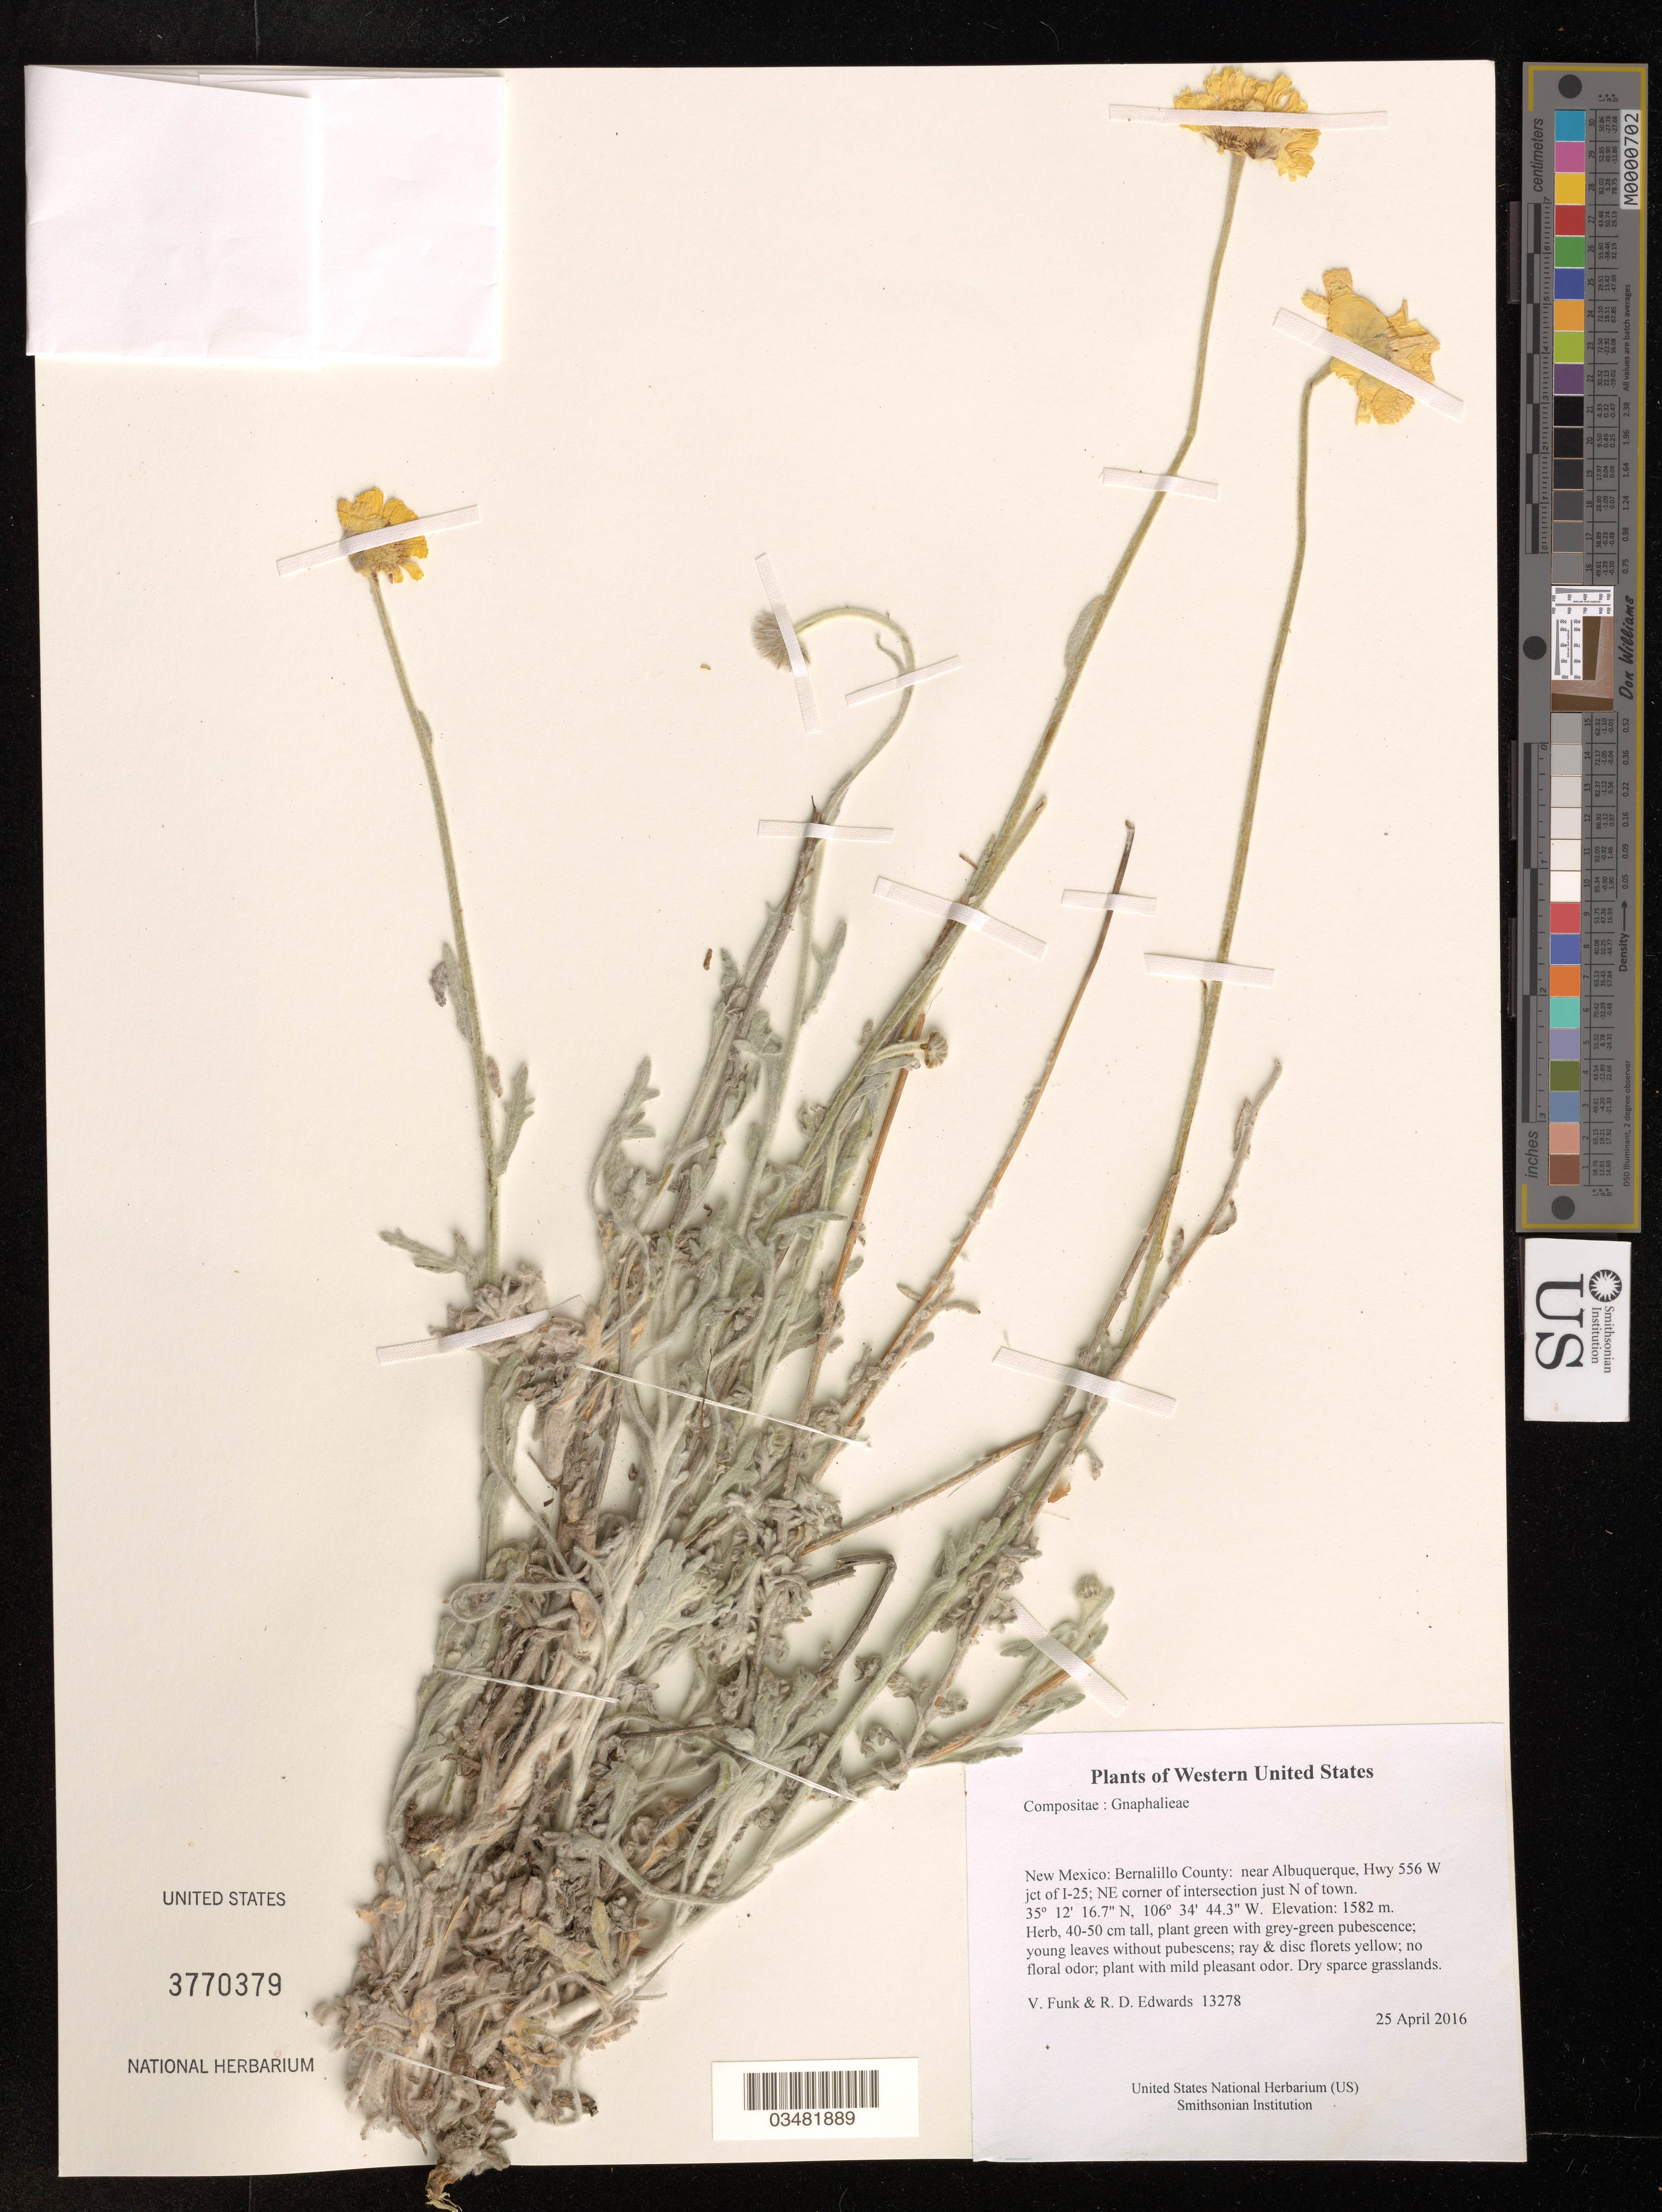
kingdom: Plantae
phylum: Tracheophyta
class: Magnoliopsida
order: Asterales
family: Asteraceae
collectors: R.D. Edwards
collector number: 13278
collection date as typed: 25 April 2016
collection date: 2016-04-25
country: United States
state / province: New Mexico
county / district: Bernalillo County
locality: near Albuquerque, Hwy 556 W jct of I-25; NE corner of intersection just N of town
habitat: Dry sparce grasslands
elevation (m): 1582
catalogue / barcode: US 3770379